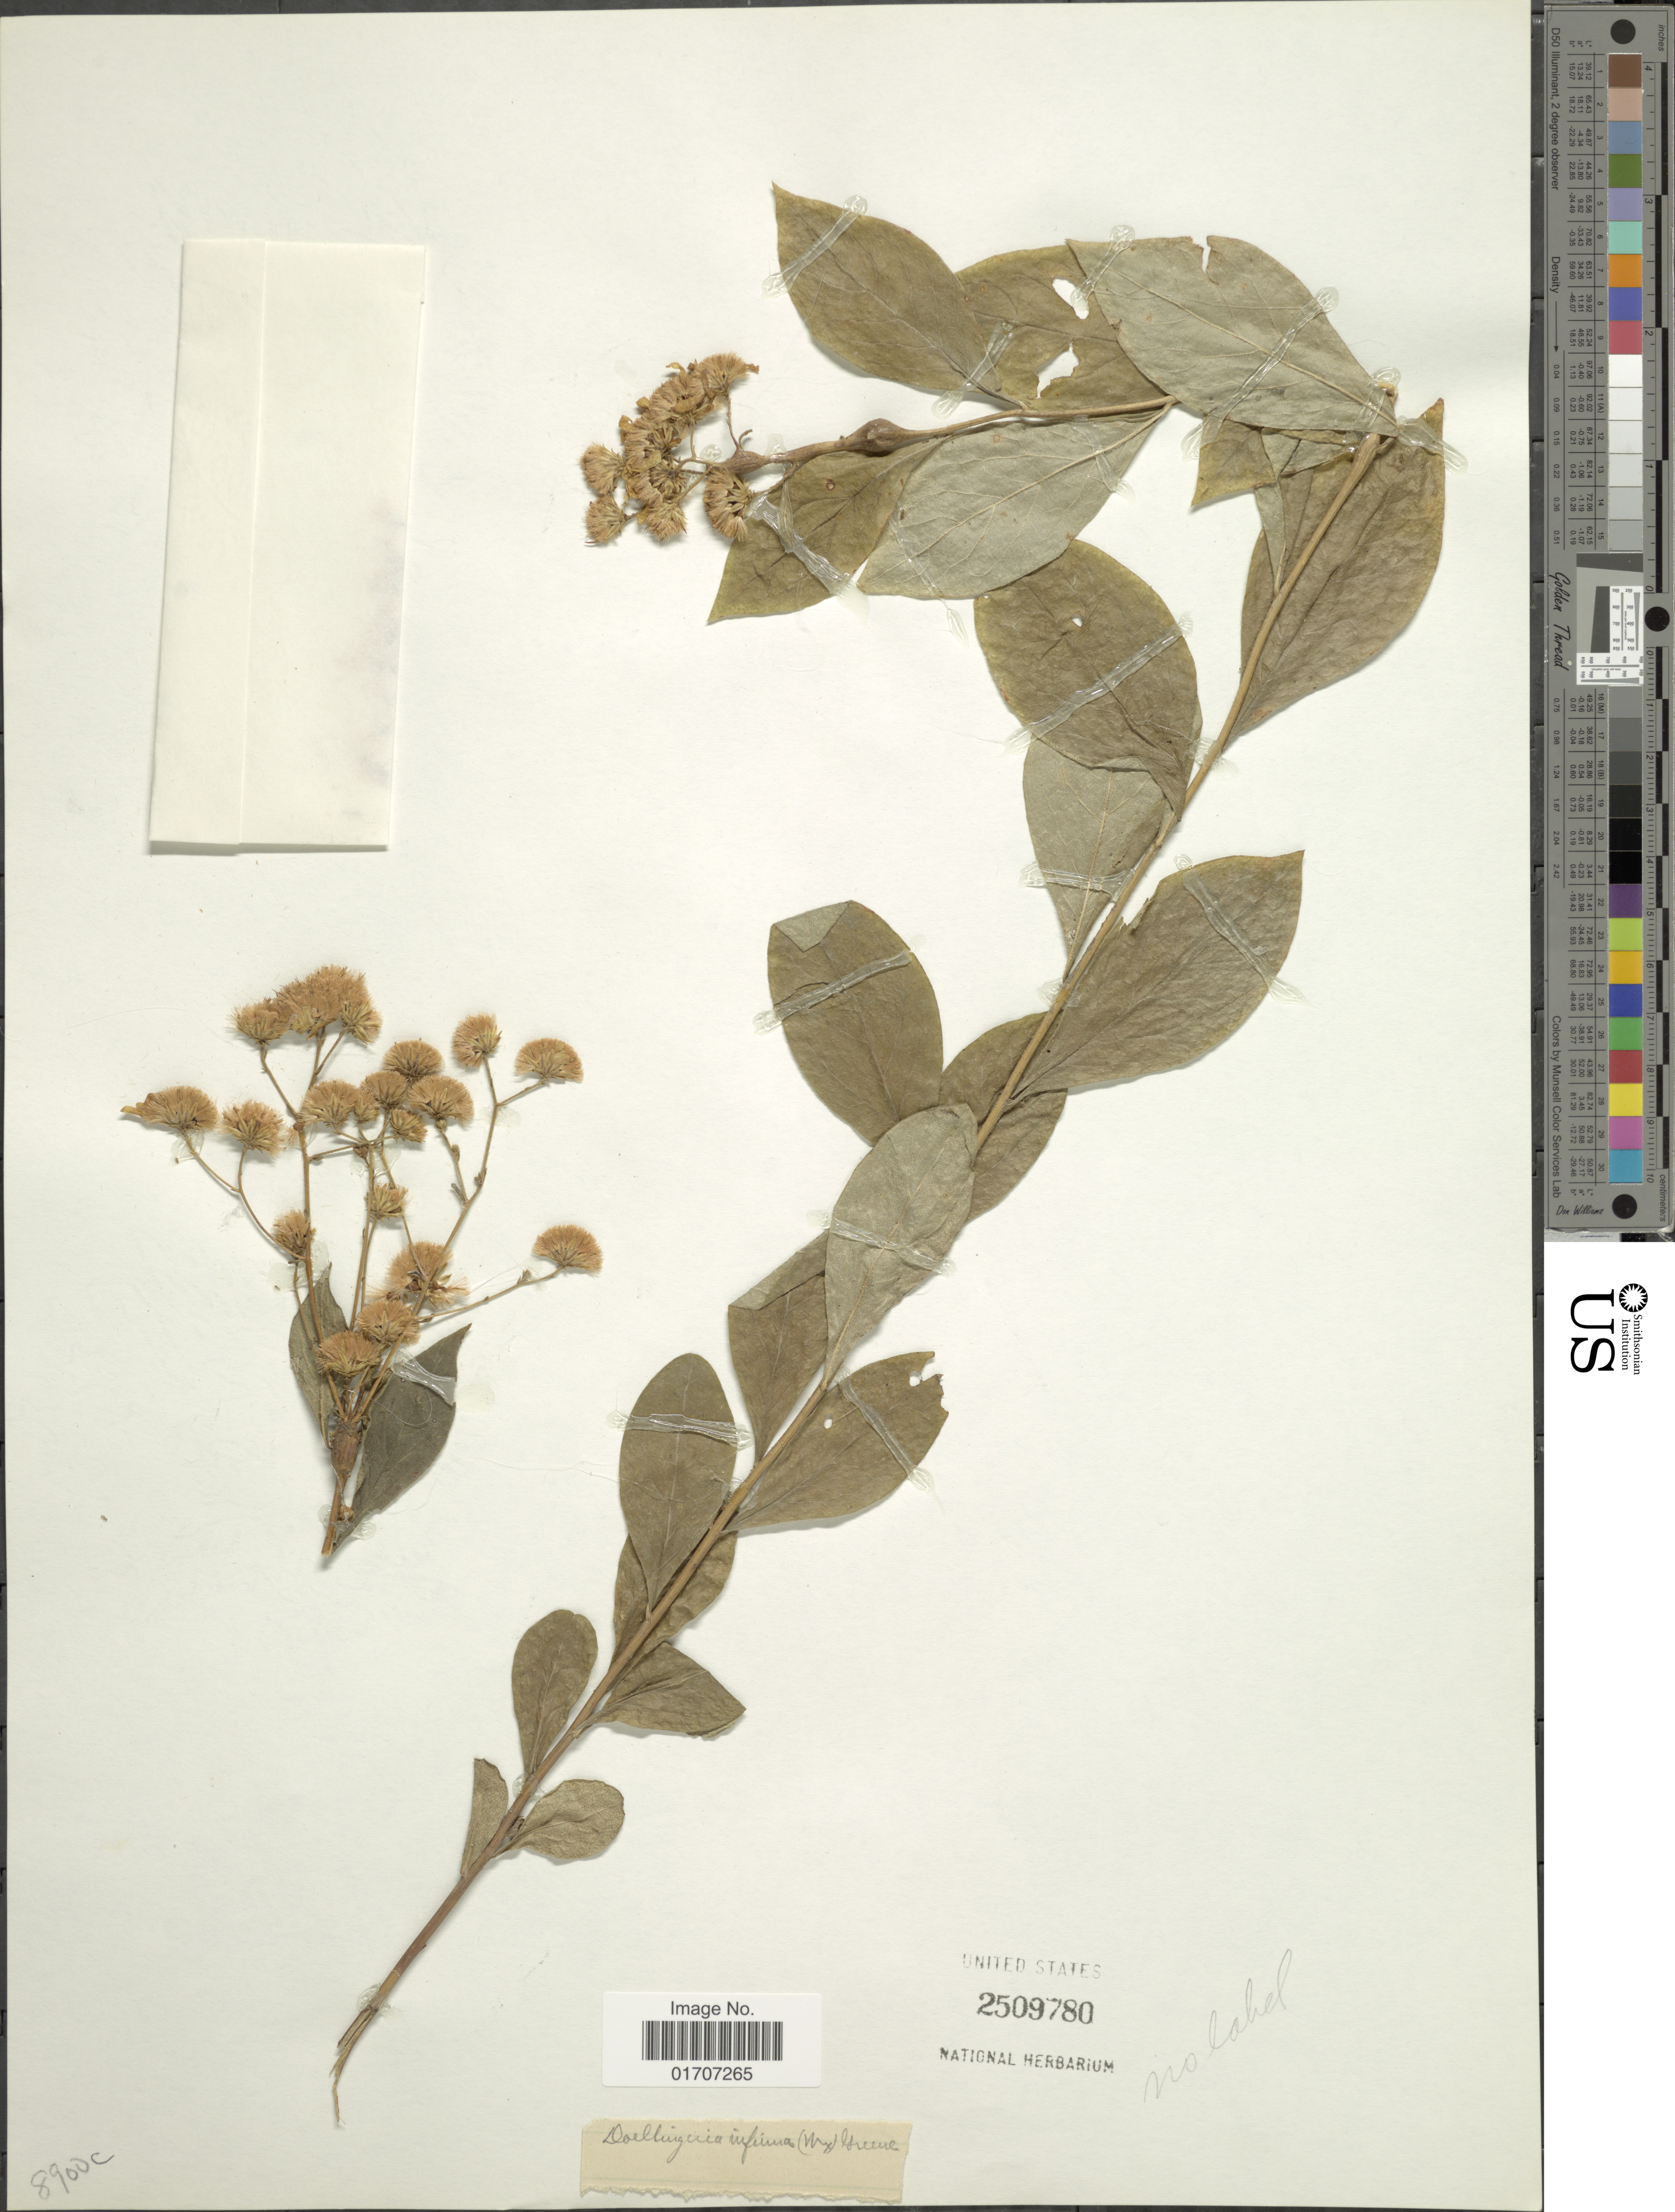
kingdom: Plantae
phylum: Tracheophyta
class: Magnoliopsida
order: Asterales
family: Asteraceae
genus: Doellingeria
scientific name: Doellingeria infirma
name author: (Michx.) Greene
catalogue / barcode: US 2509780